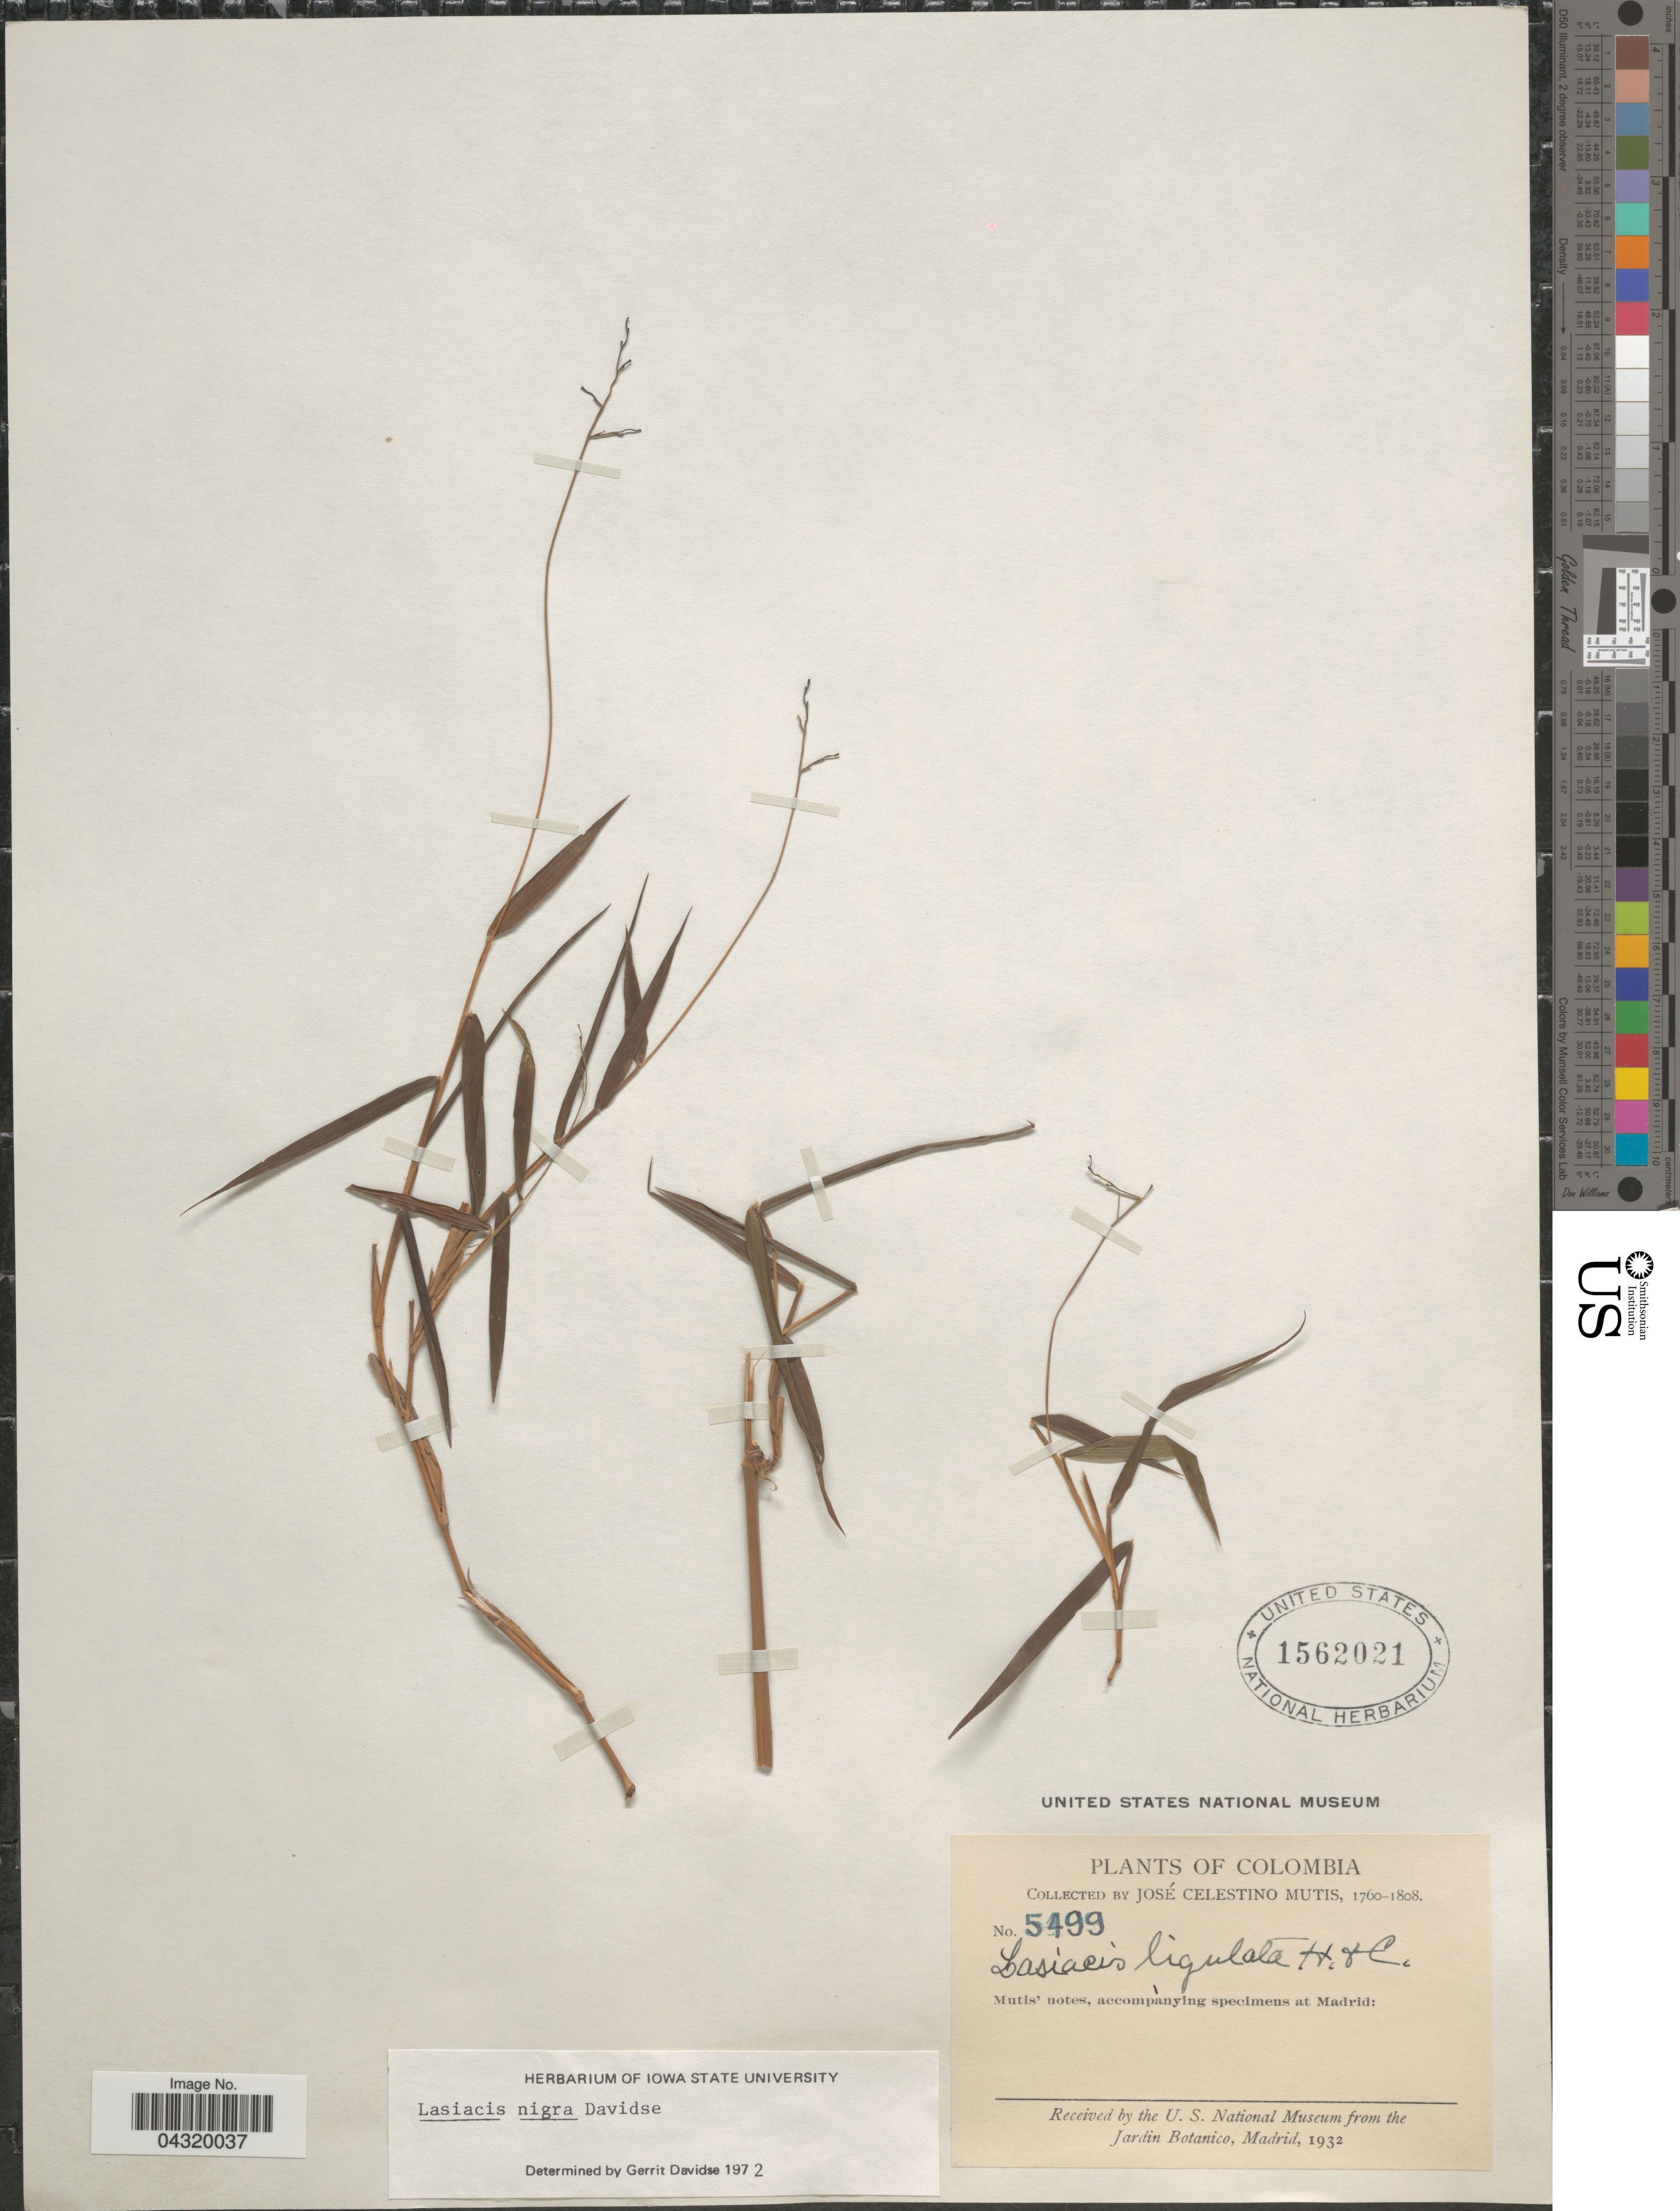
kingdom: Plantae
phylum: Tracheophyta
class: Liliopsida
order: Poales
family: Poaceae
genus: Lasiacis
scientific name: Lasiacis nigra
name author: Davidse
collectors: J. C. B. Mutis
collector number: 5499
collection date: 1760/1808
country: Colombia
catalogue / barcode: US 1562021